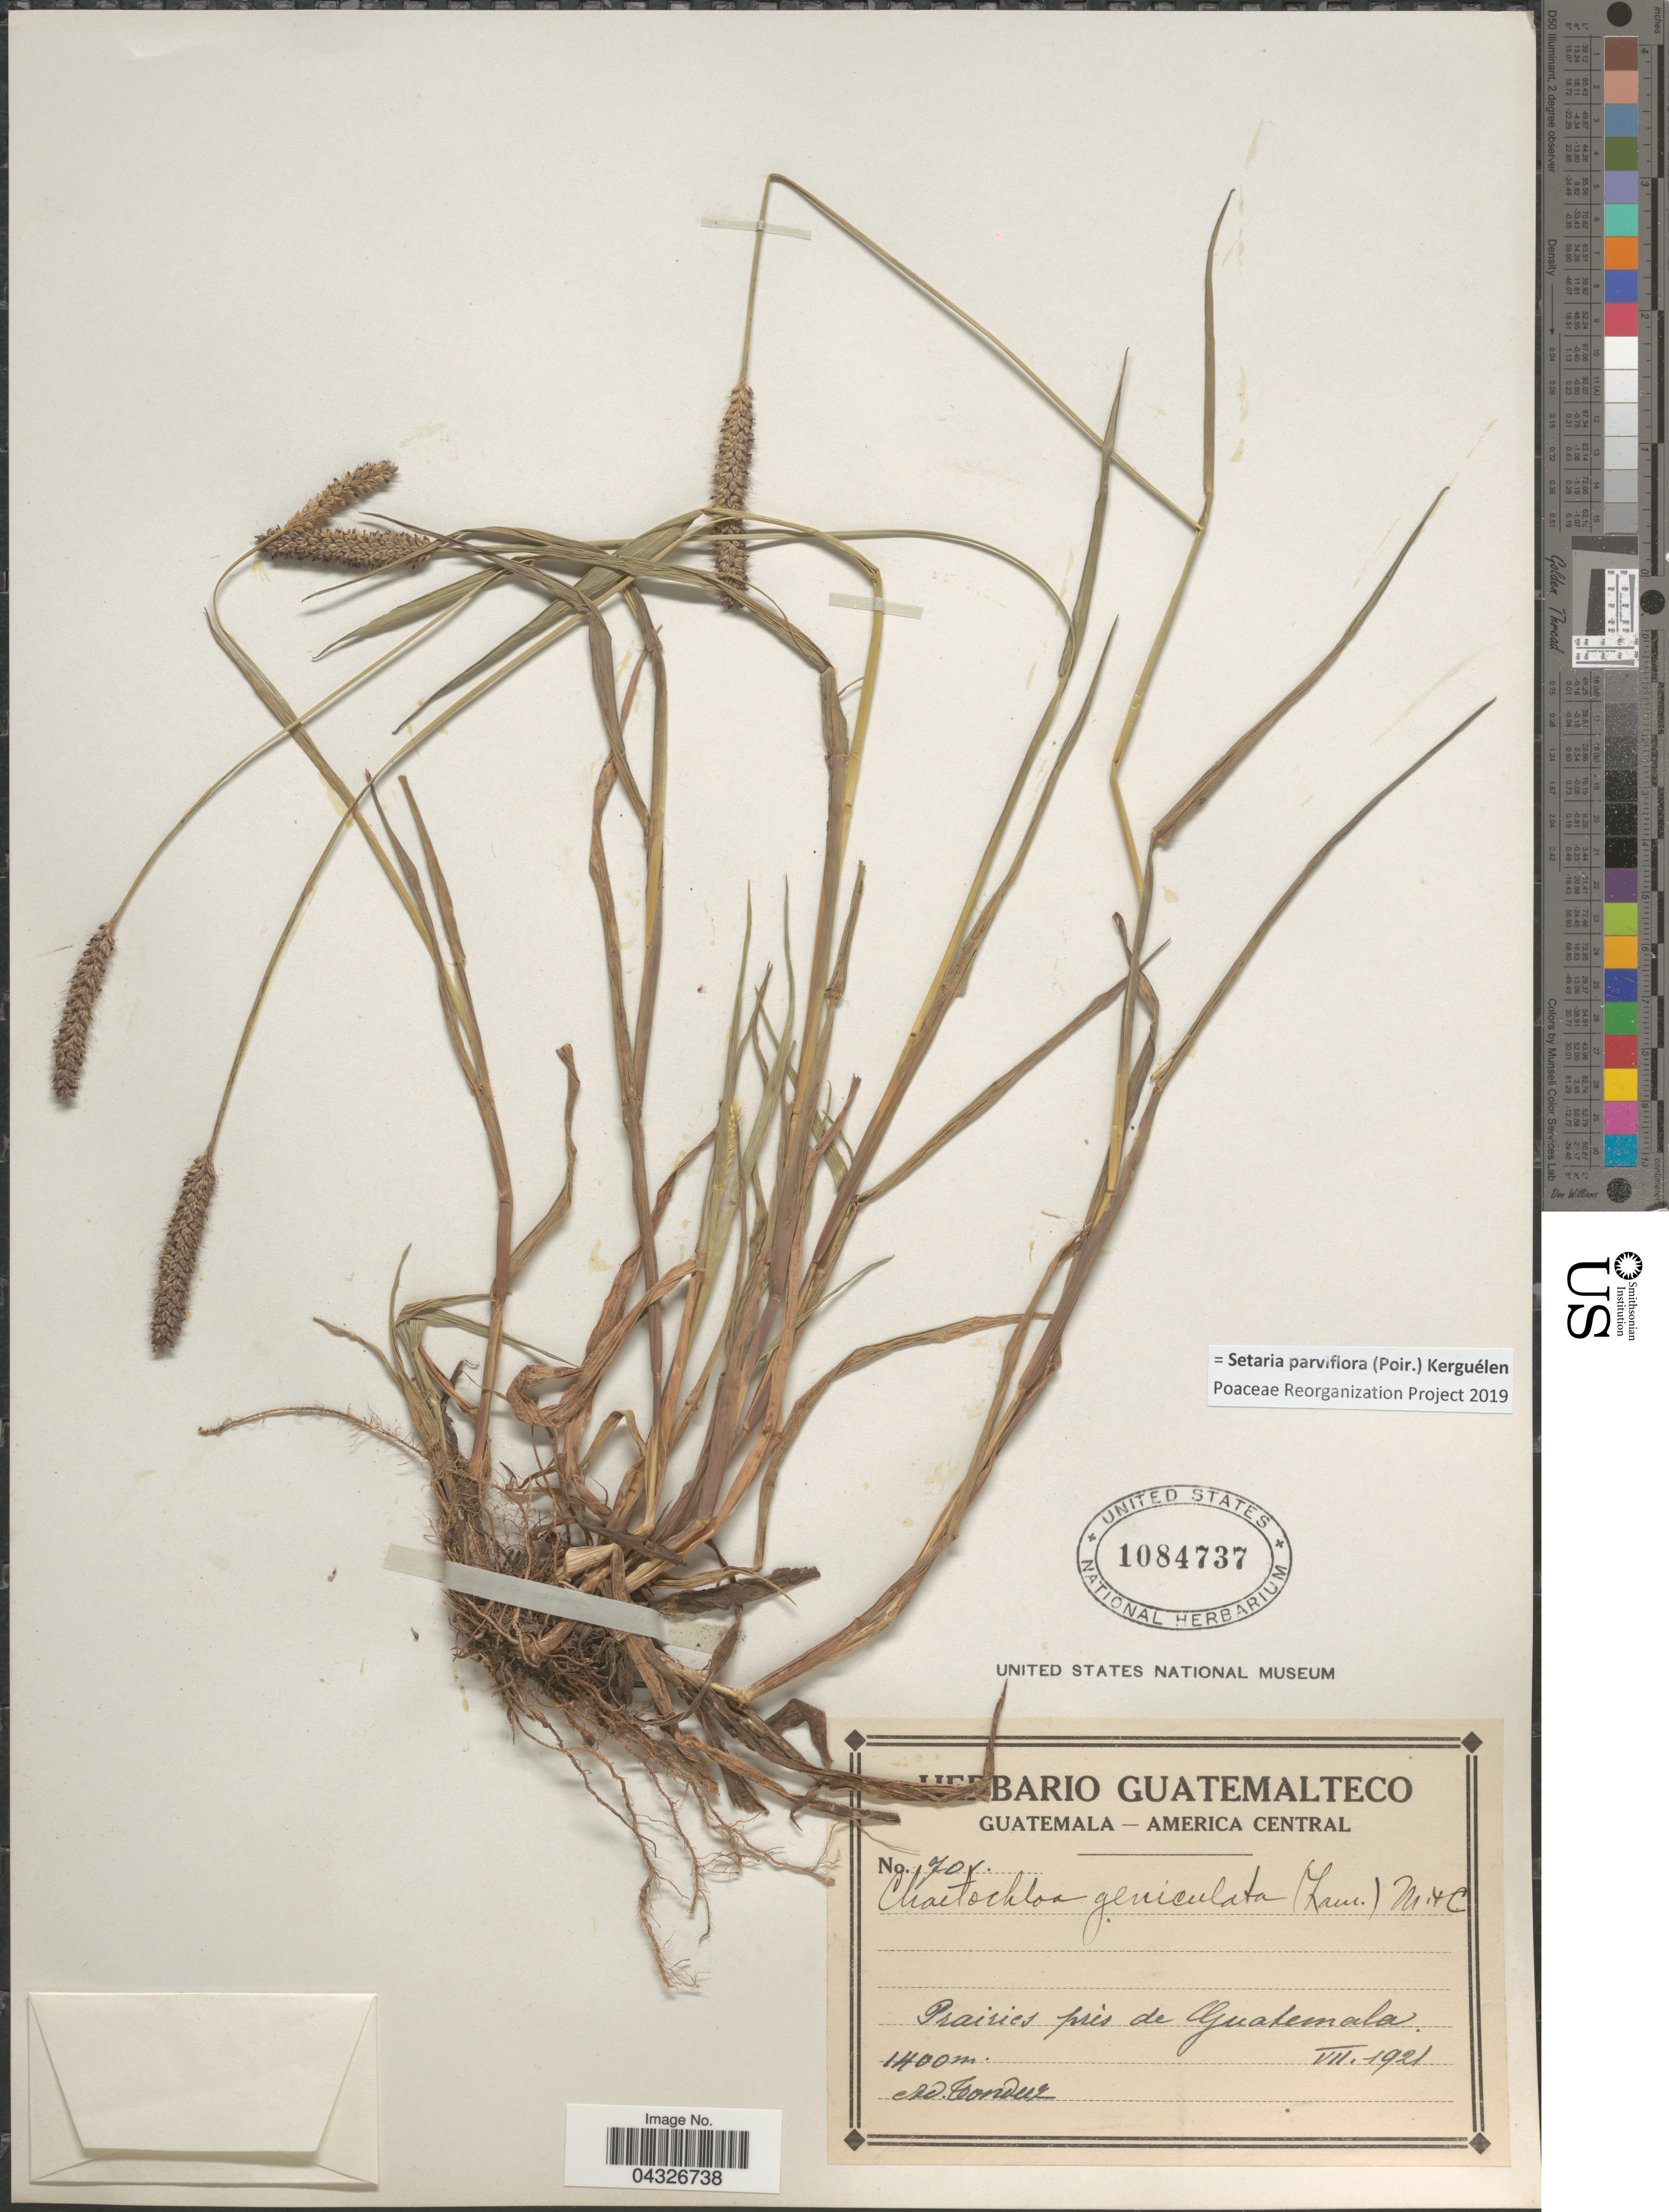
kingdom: Plantae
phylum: Tracheophyta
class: Liliopsida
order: Poales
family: Poaceae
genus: Setaria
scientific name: Setaria parviflora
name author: (Poir.) Kerguélen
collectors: A. Tonduz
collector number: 701*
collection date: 1921-07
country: Guatemala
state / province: Guatemala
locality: Prairies près de Guatemala.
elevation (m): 1400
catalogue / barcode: US 1084737